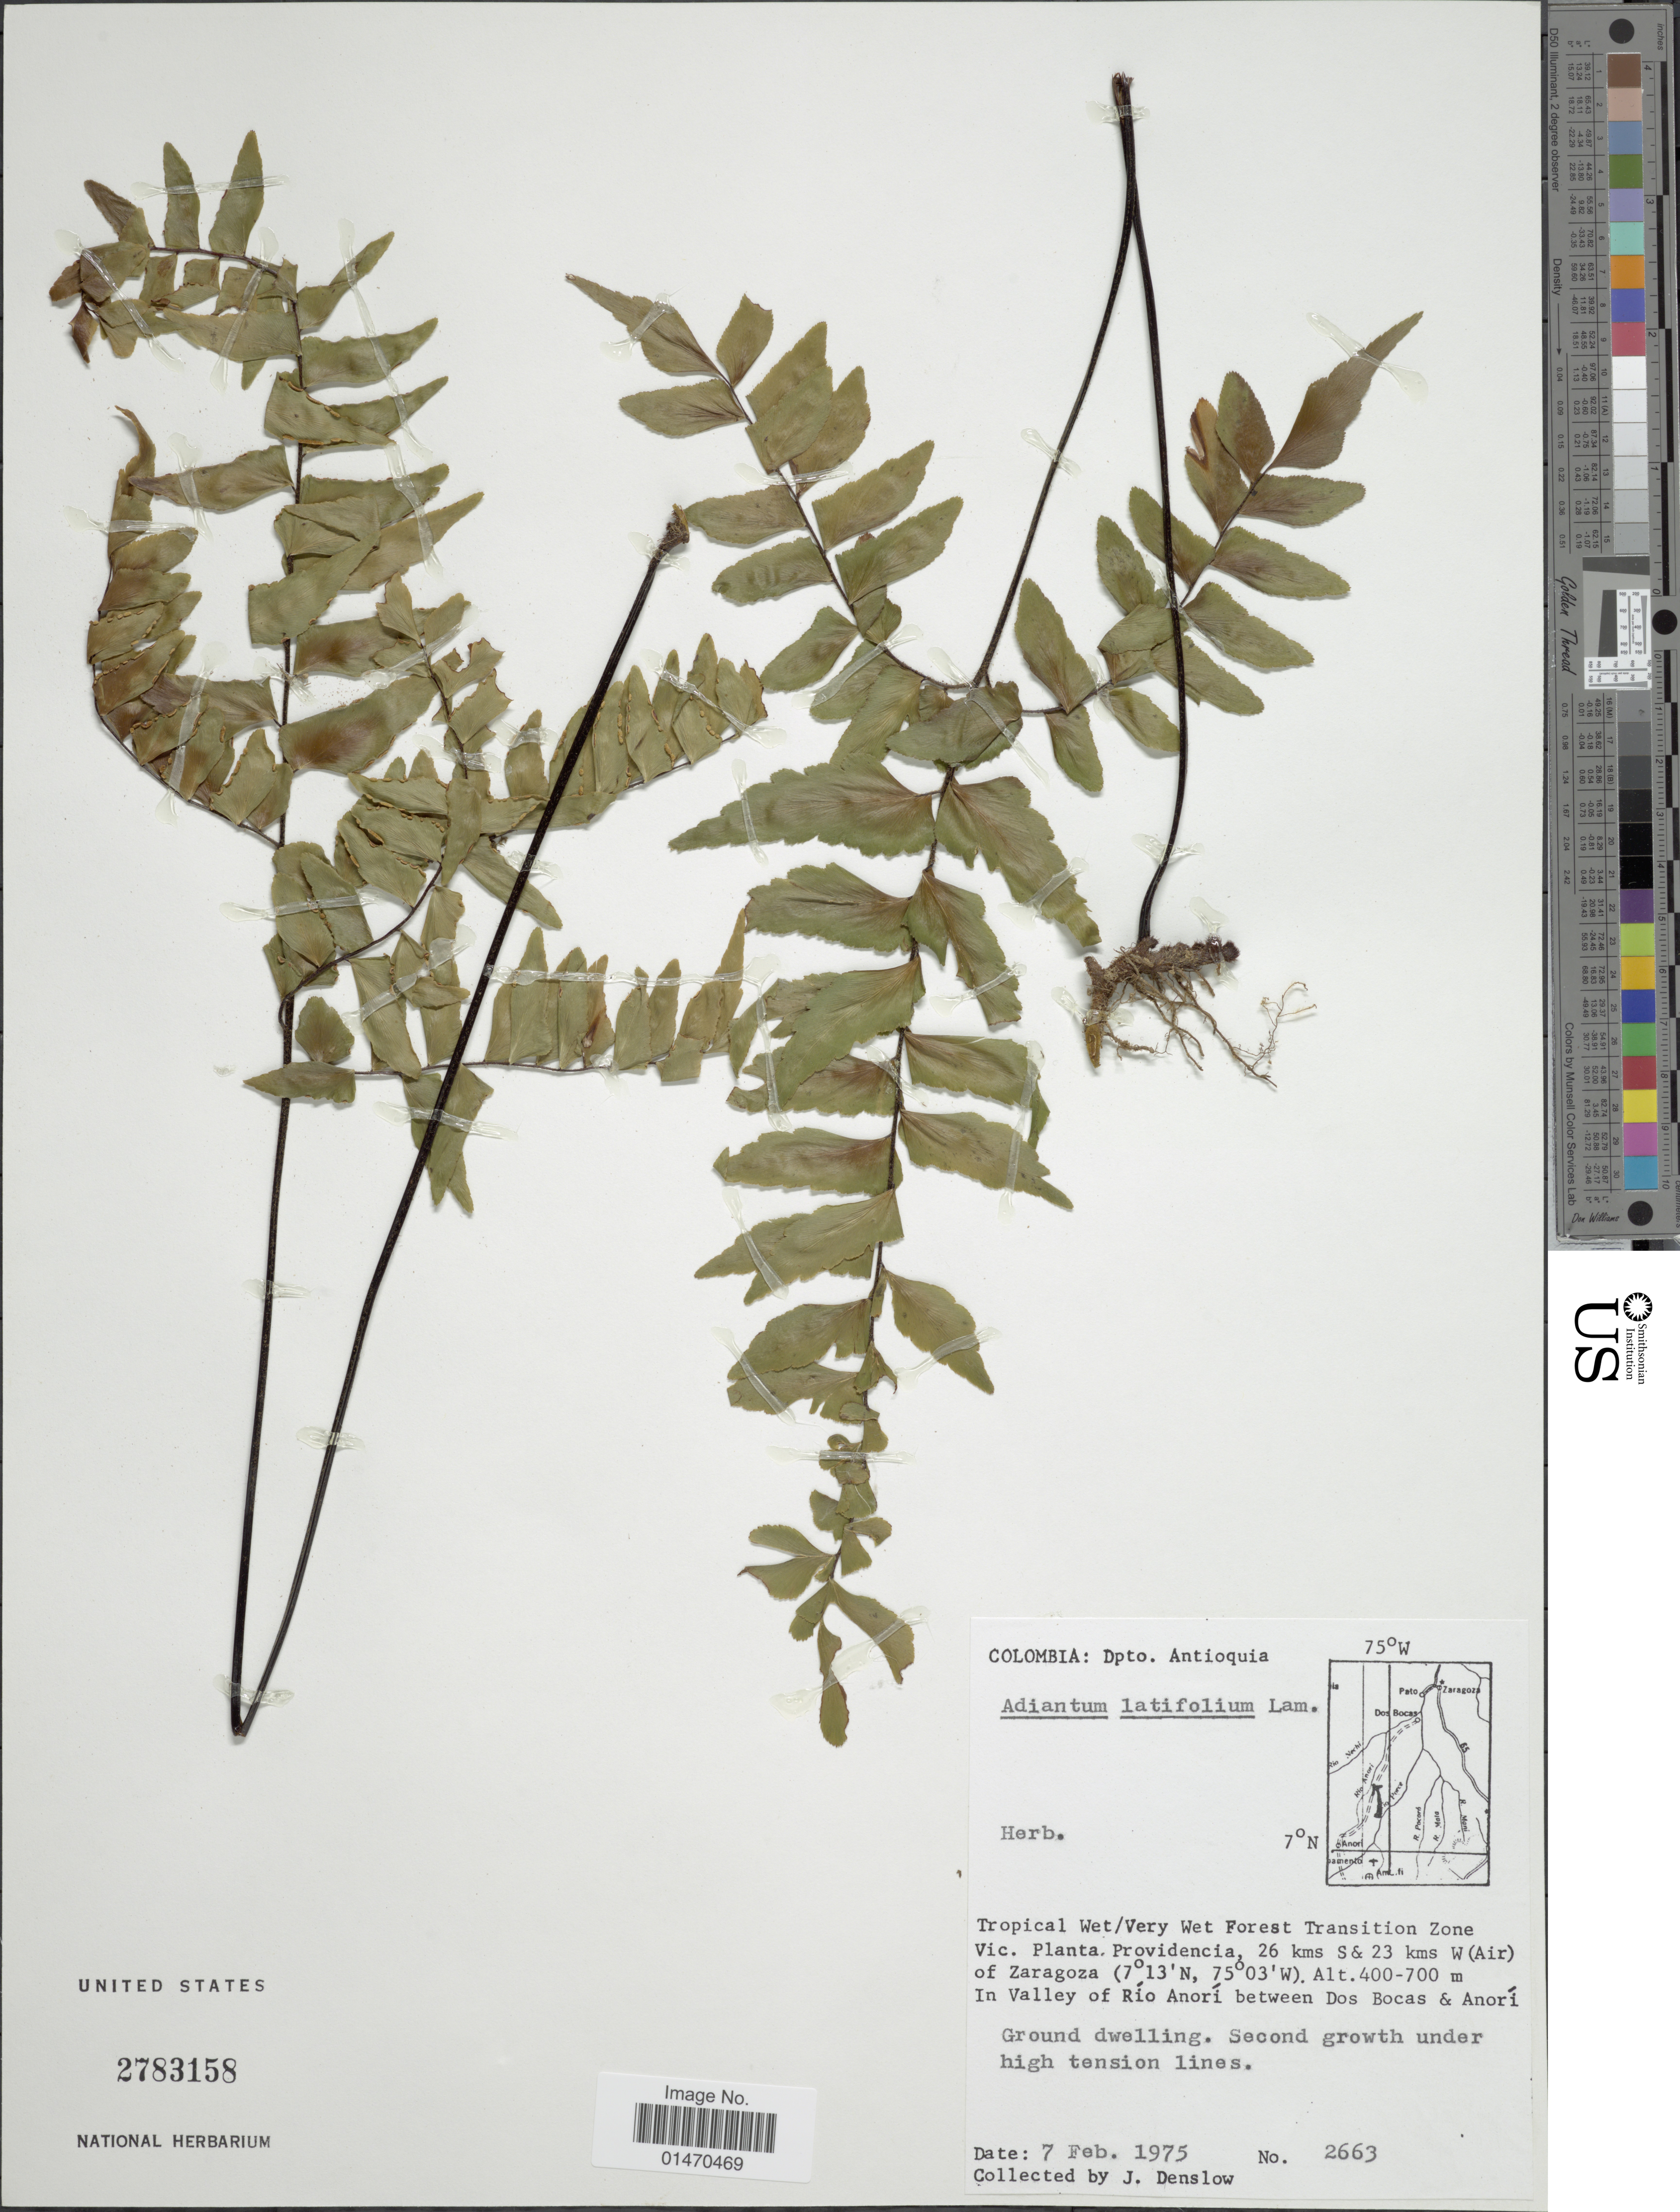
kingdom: Plantae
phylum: Tracheophyta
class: Polypodiopsida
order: Polypodiales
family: Pteridaceae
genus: Adiantum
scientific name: Adiantum latifolium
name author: Lam.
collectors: J. Denslow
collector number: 2663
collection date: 1975-02-07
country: Colombia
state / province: Antioquia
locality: Colombia: Dpto. Antioquia, Tropical wet/Very Wet forest Transition Zone, Vic. Planta Providencia, 26kms S & 23kms W(Air) of Zaragoza, in valley of Rio Anori betwee Dos Bocas & Anori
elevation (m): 400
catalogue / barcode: US 2783158